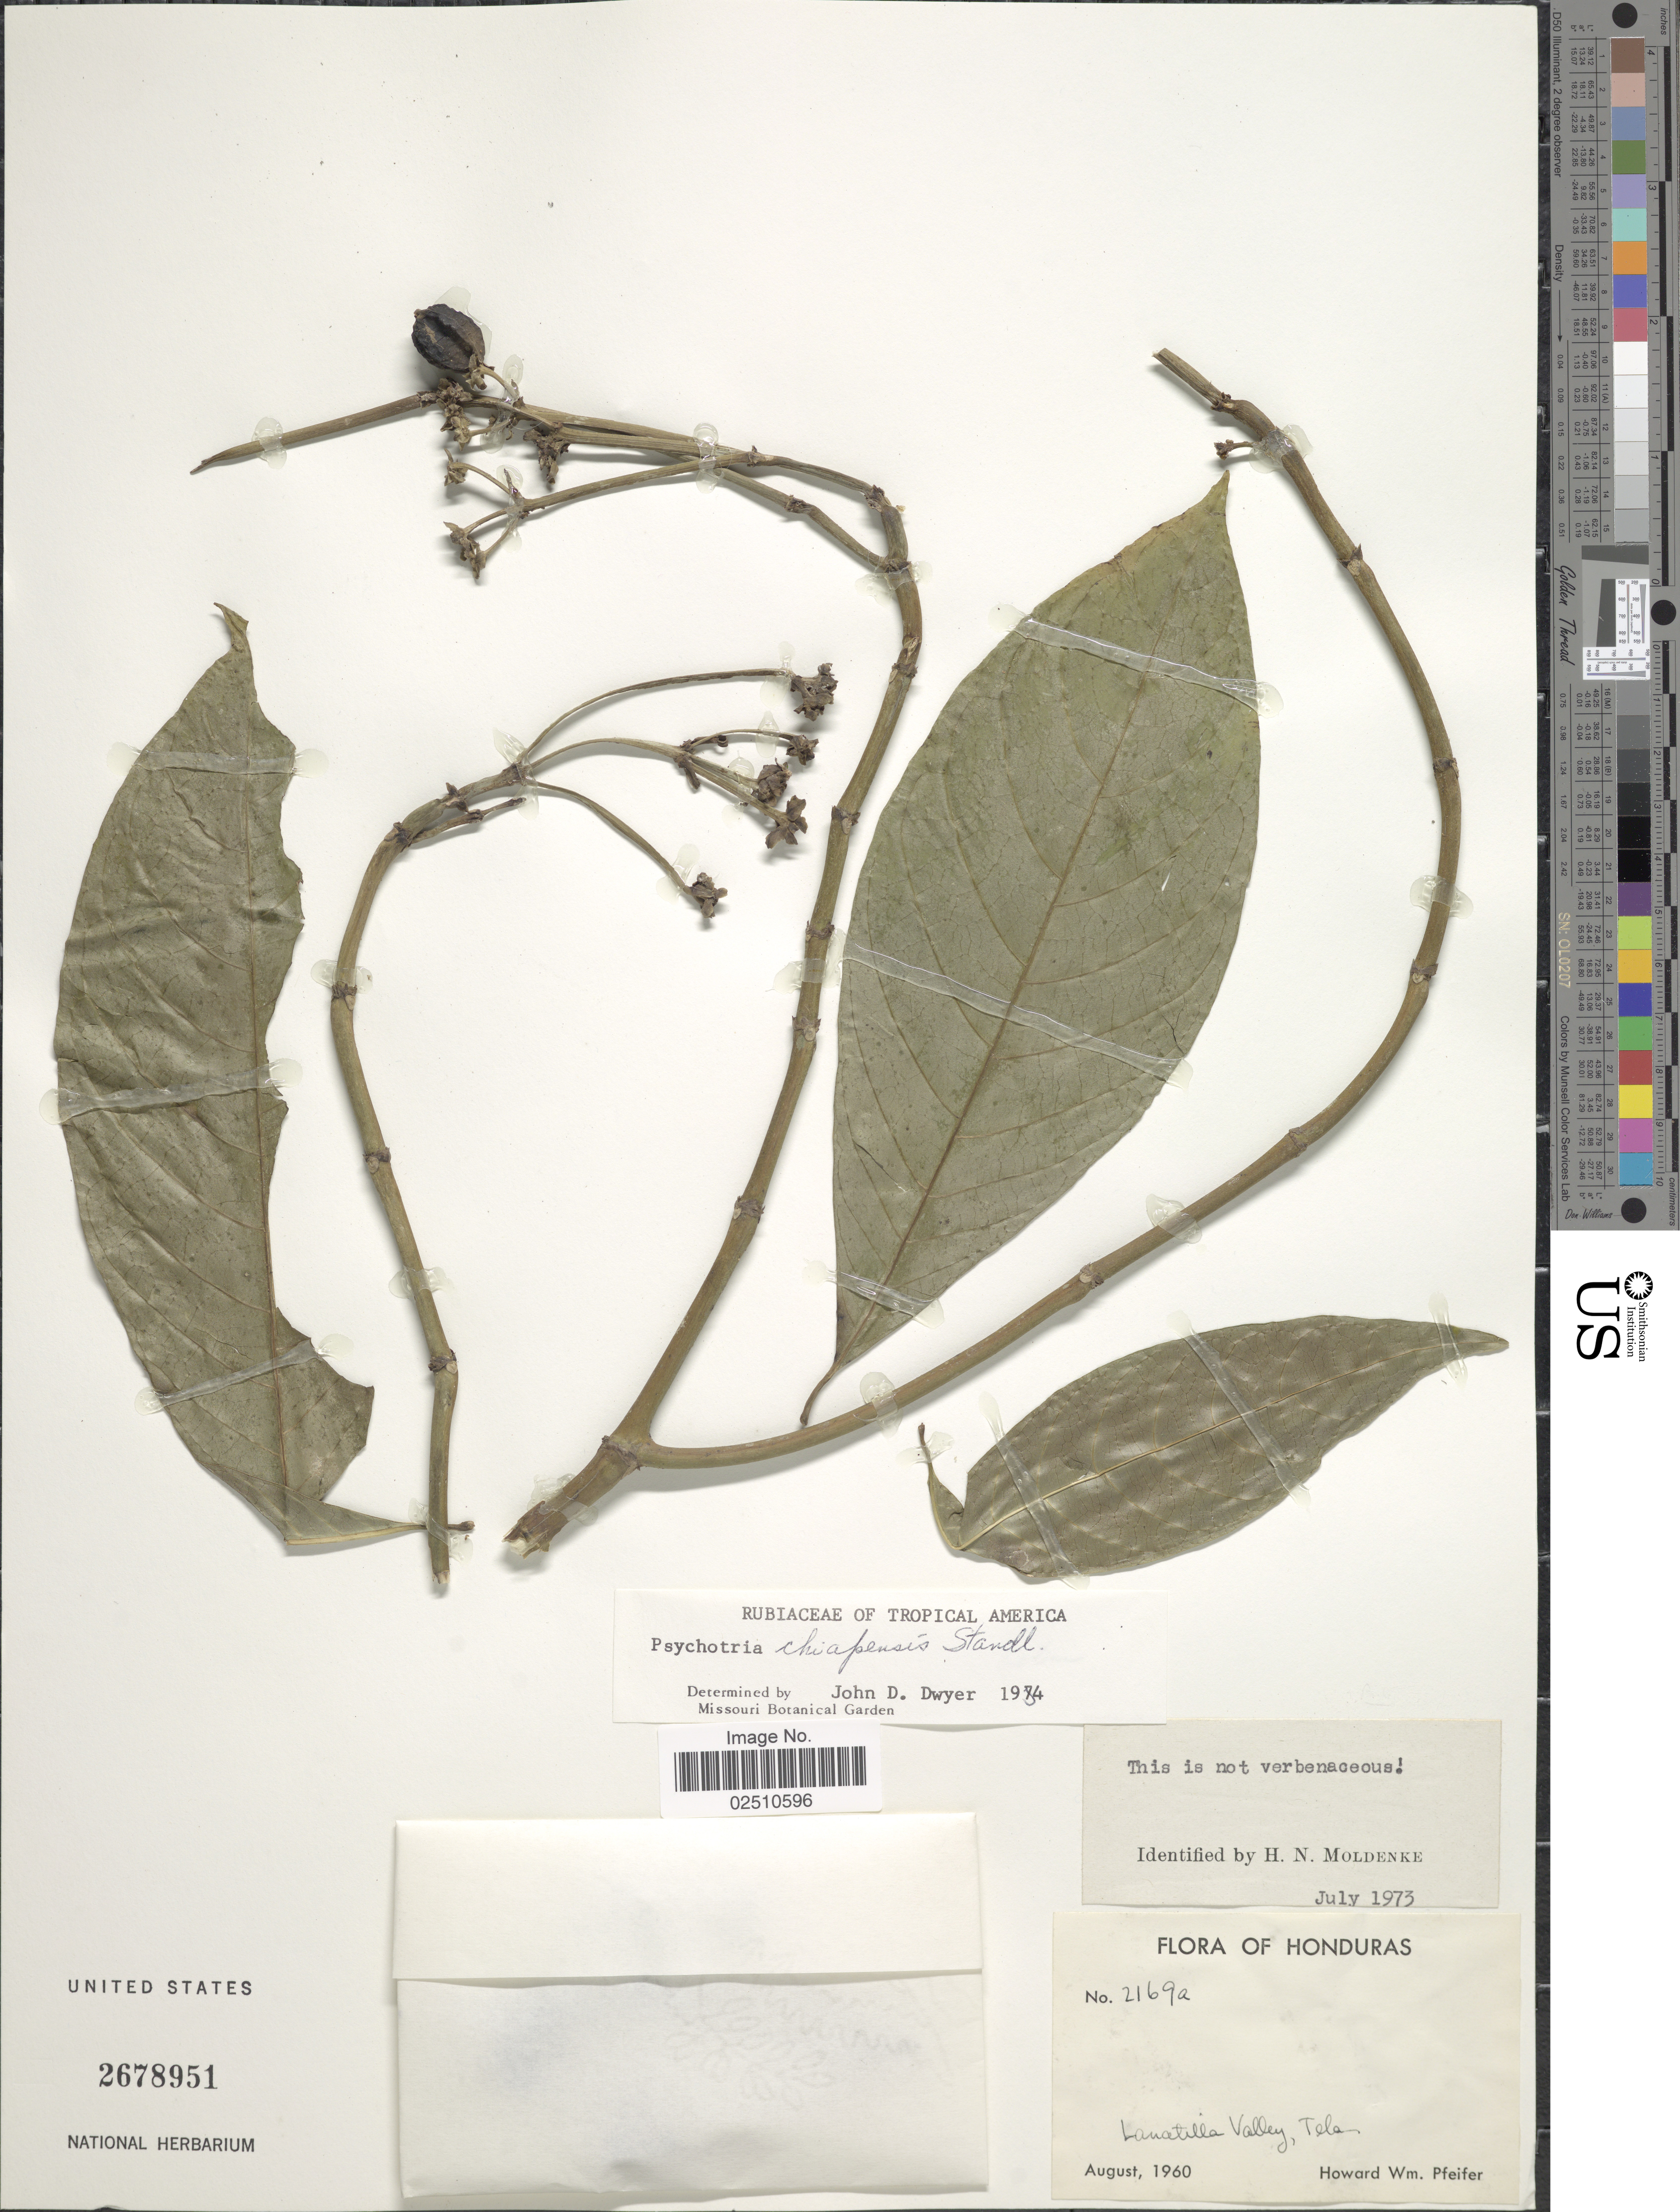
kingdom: Plantae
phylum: Tracheophyta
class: Magnoliopsida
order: Gentianales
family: Rubiaceae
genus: Psychotria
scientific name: Psychotria chiapensis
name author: Standl.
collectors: H. W. Pfeifer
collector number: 2169a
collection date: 1960-08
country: Honduras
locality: Lancetilla Valley, Tela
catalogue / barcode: US 2678951